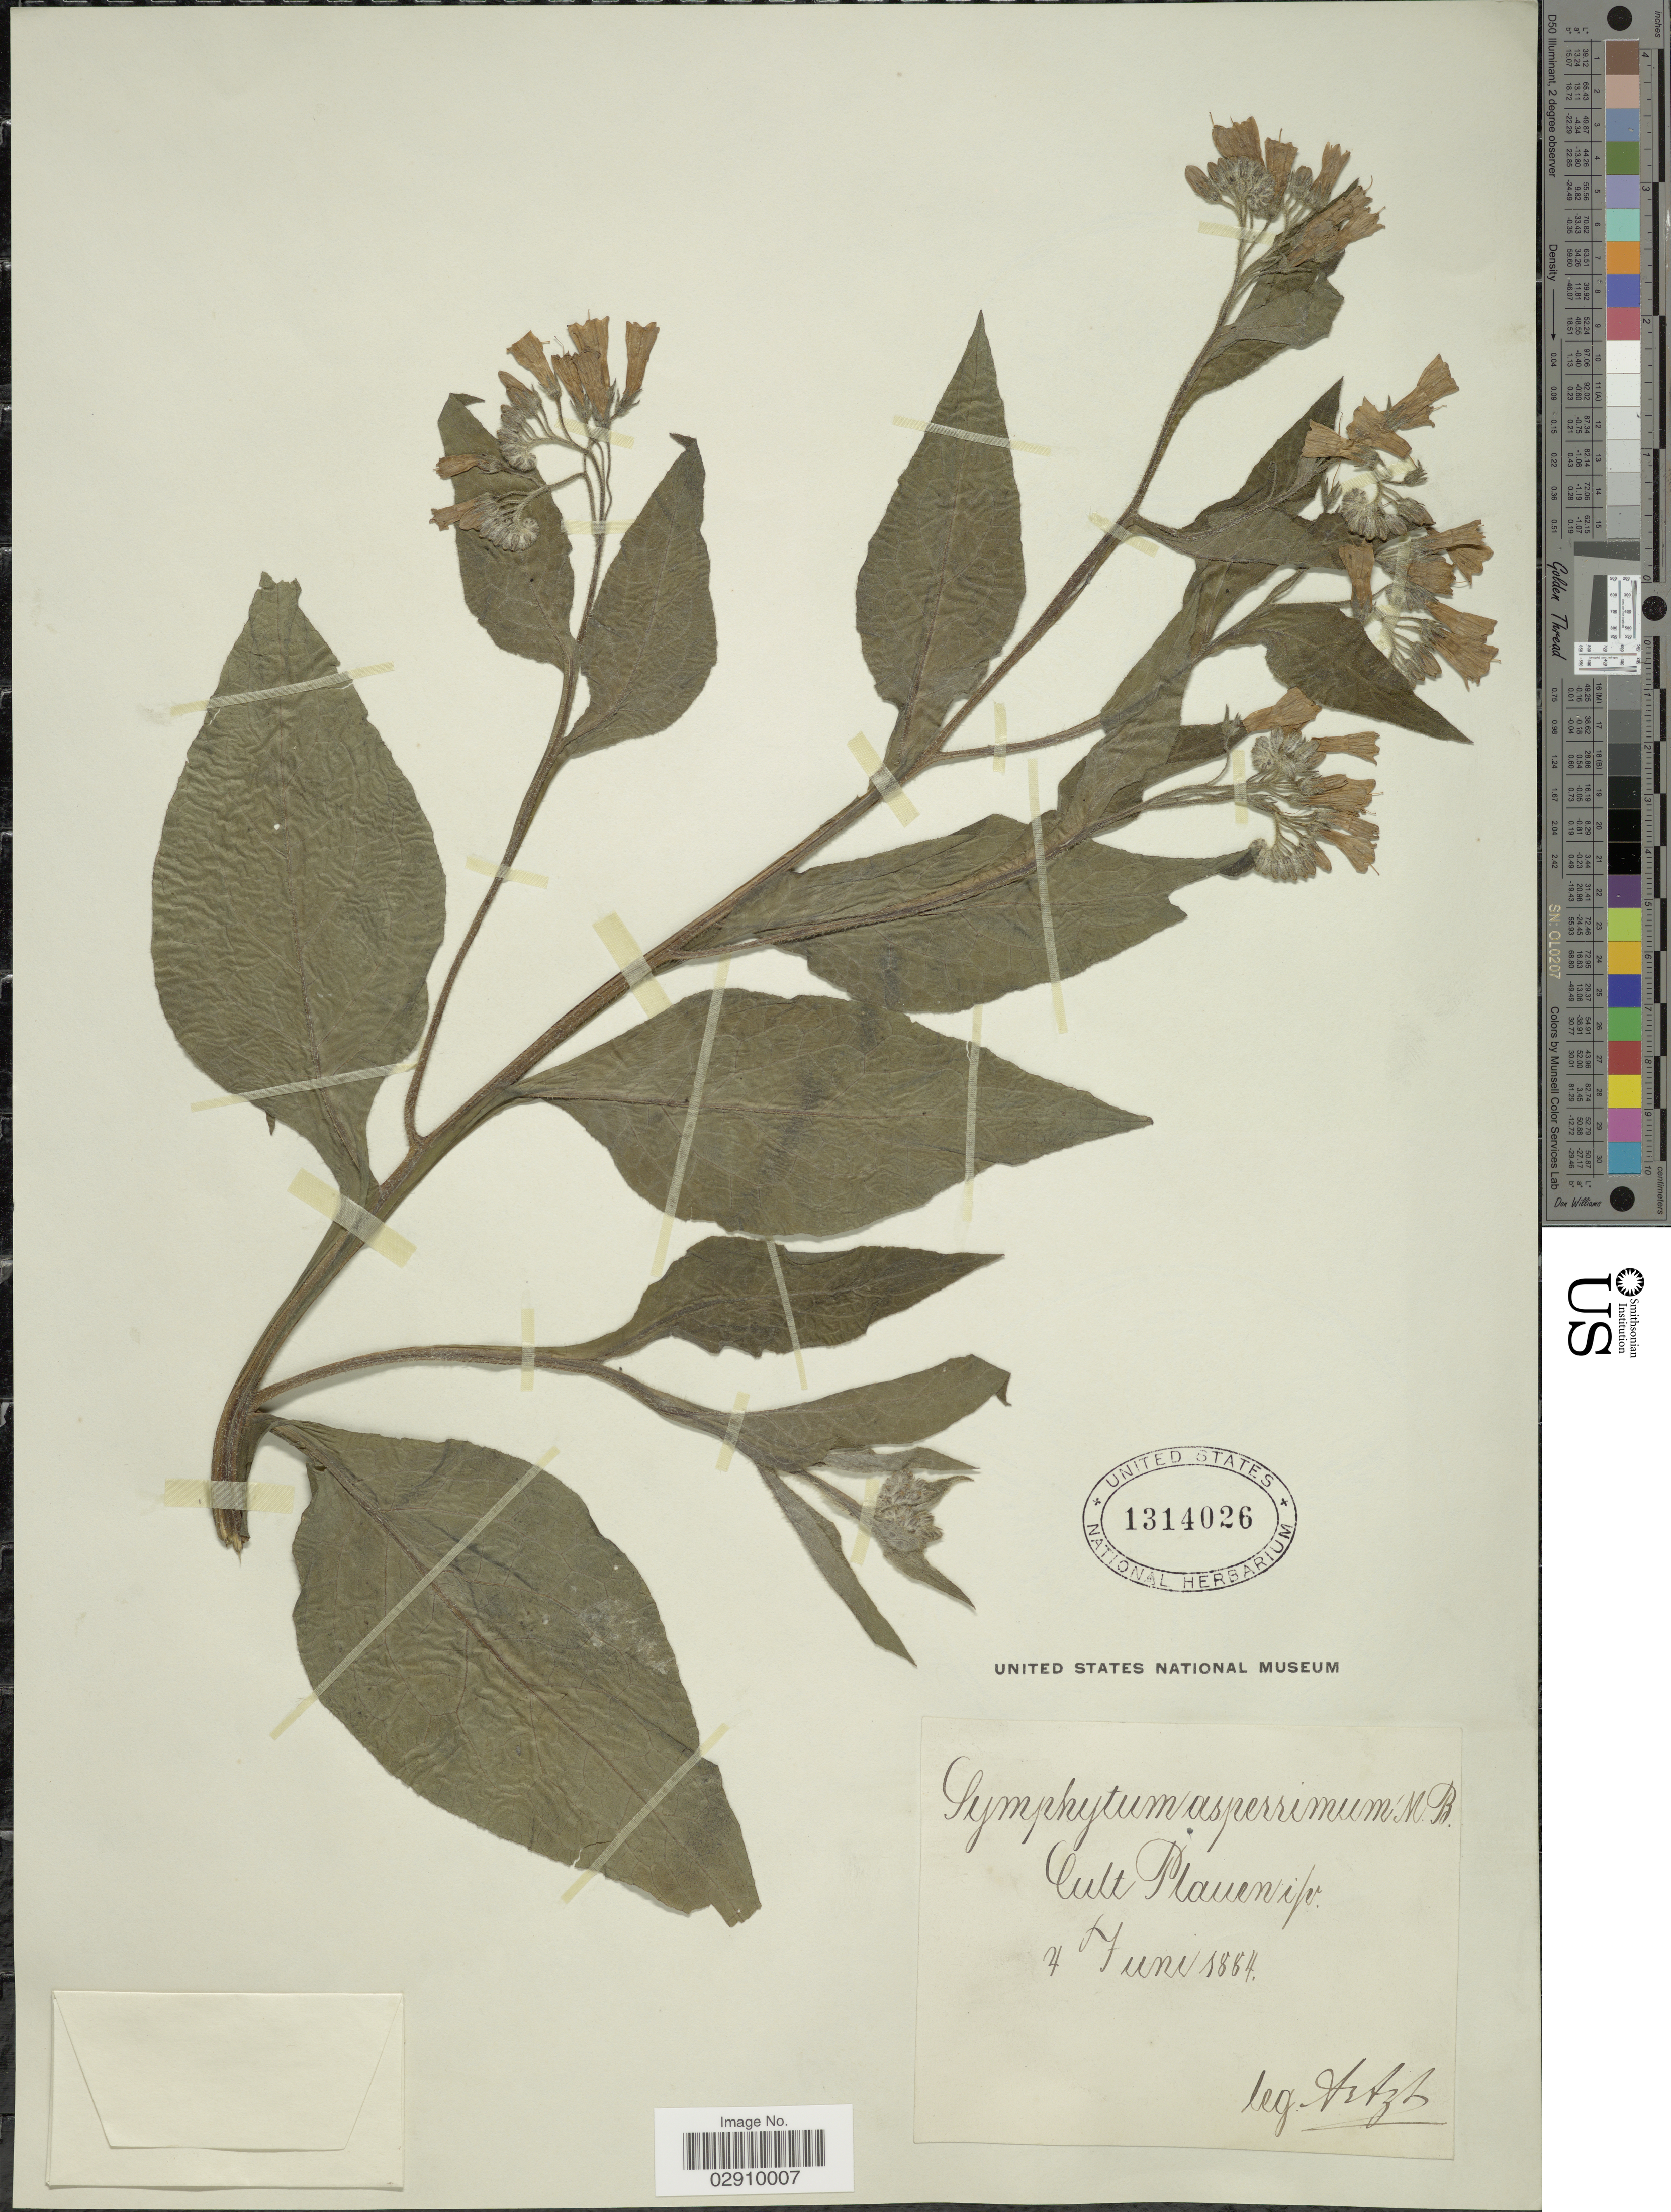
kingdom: Plantae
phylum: Tracheophyta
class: Magnoliopsida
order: Boraginales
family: Boraginaceae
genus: Symphytum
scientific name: Symphytum asperrimum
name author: Donn ex Sims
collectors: -. Artzt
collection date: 1884-06-04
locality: Cult. Plauen ip [interpreted].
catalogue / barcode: US 1314026